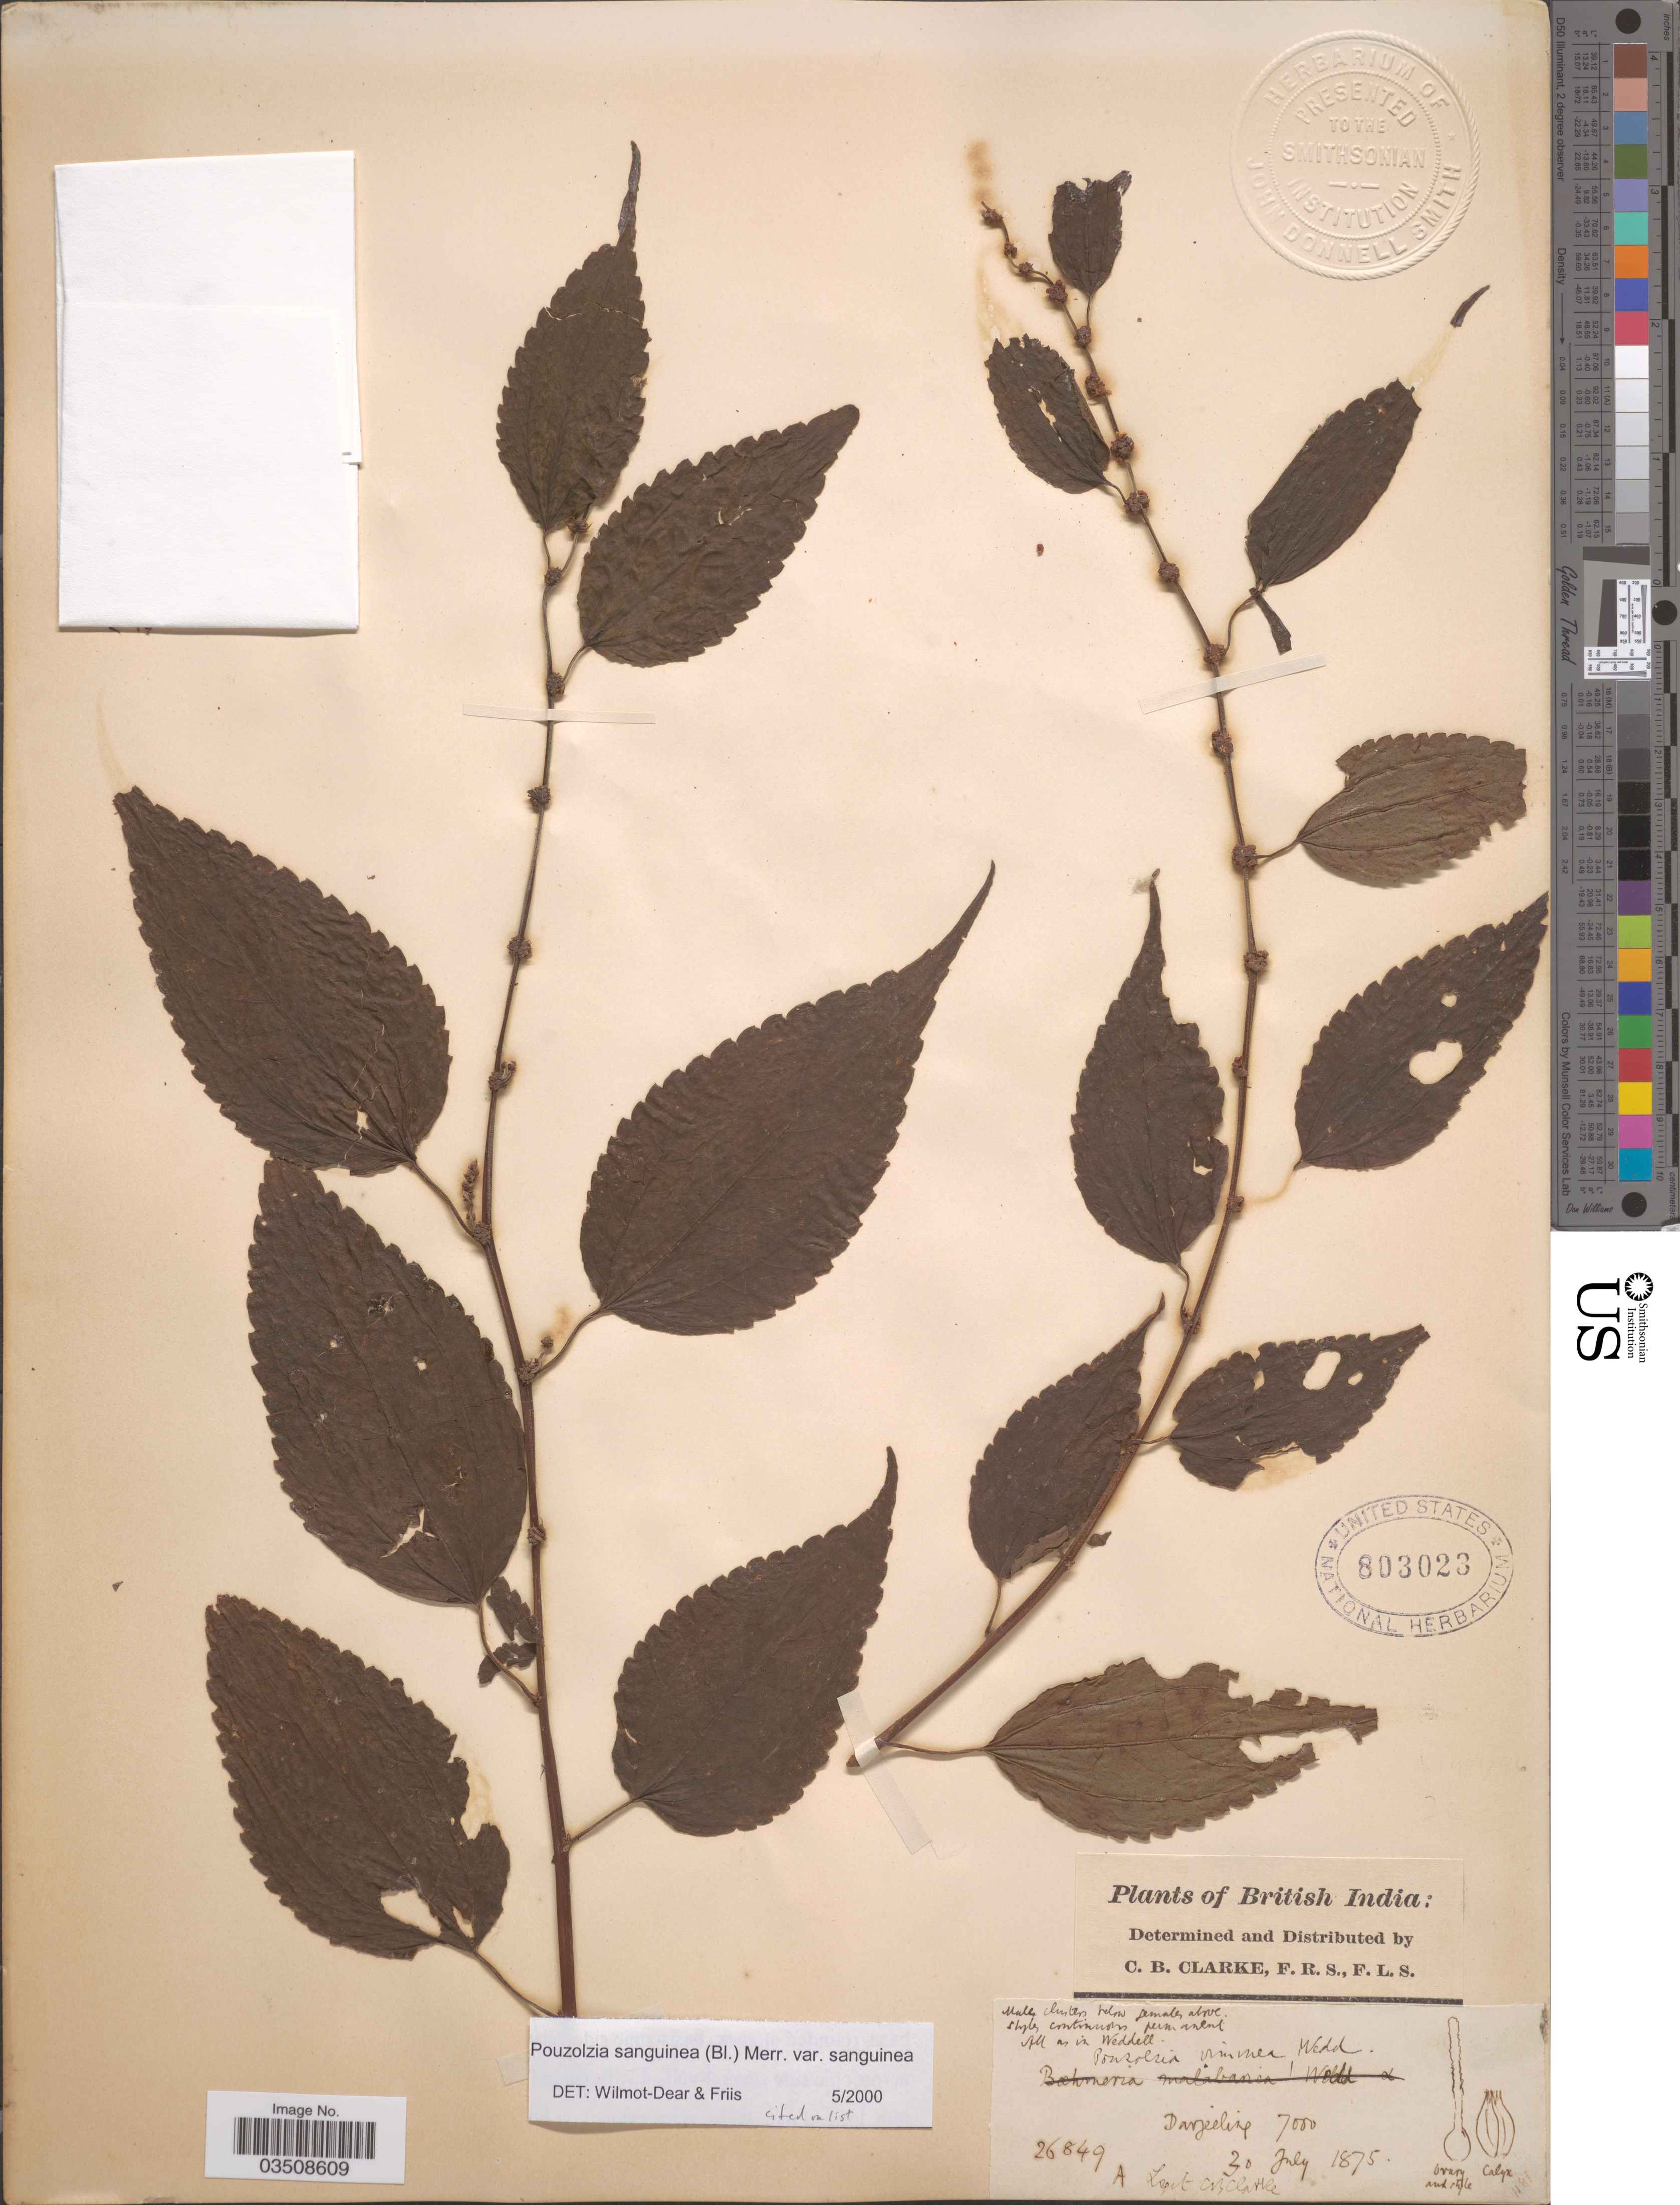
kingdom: Plantae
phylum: Tracheophyta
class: Magnoliopsida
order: Rosales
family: Urticaceae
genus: Pouzolzia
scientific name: Pouzolzia sanguinea var. sanguinea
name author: (Blume) Merr.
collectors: C. B. Clarke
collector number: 26849 A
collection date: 1875-07-30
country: India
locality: British India. Darjeeling.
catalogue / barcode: US 803023